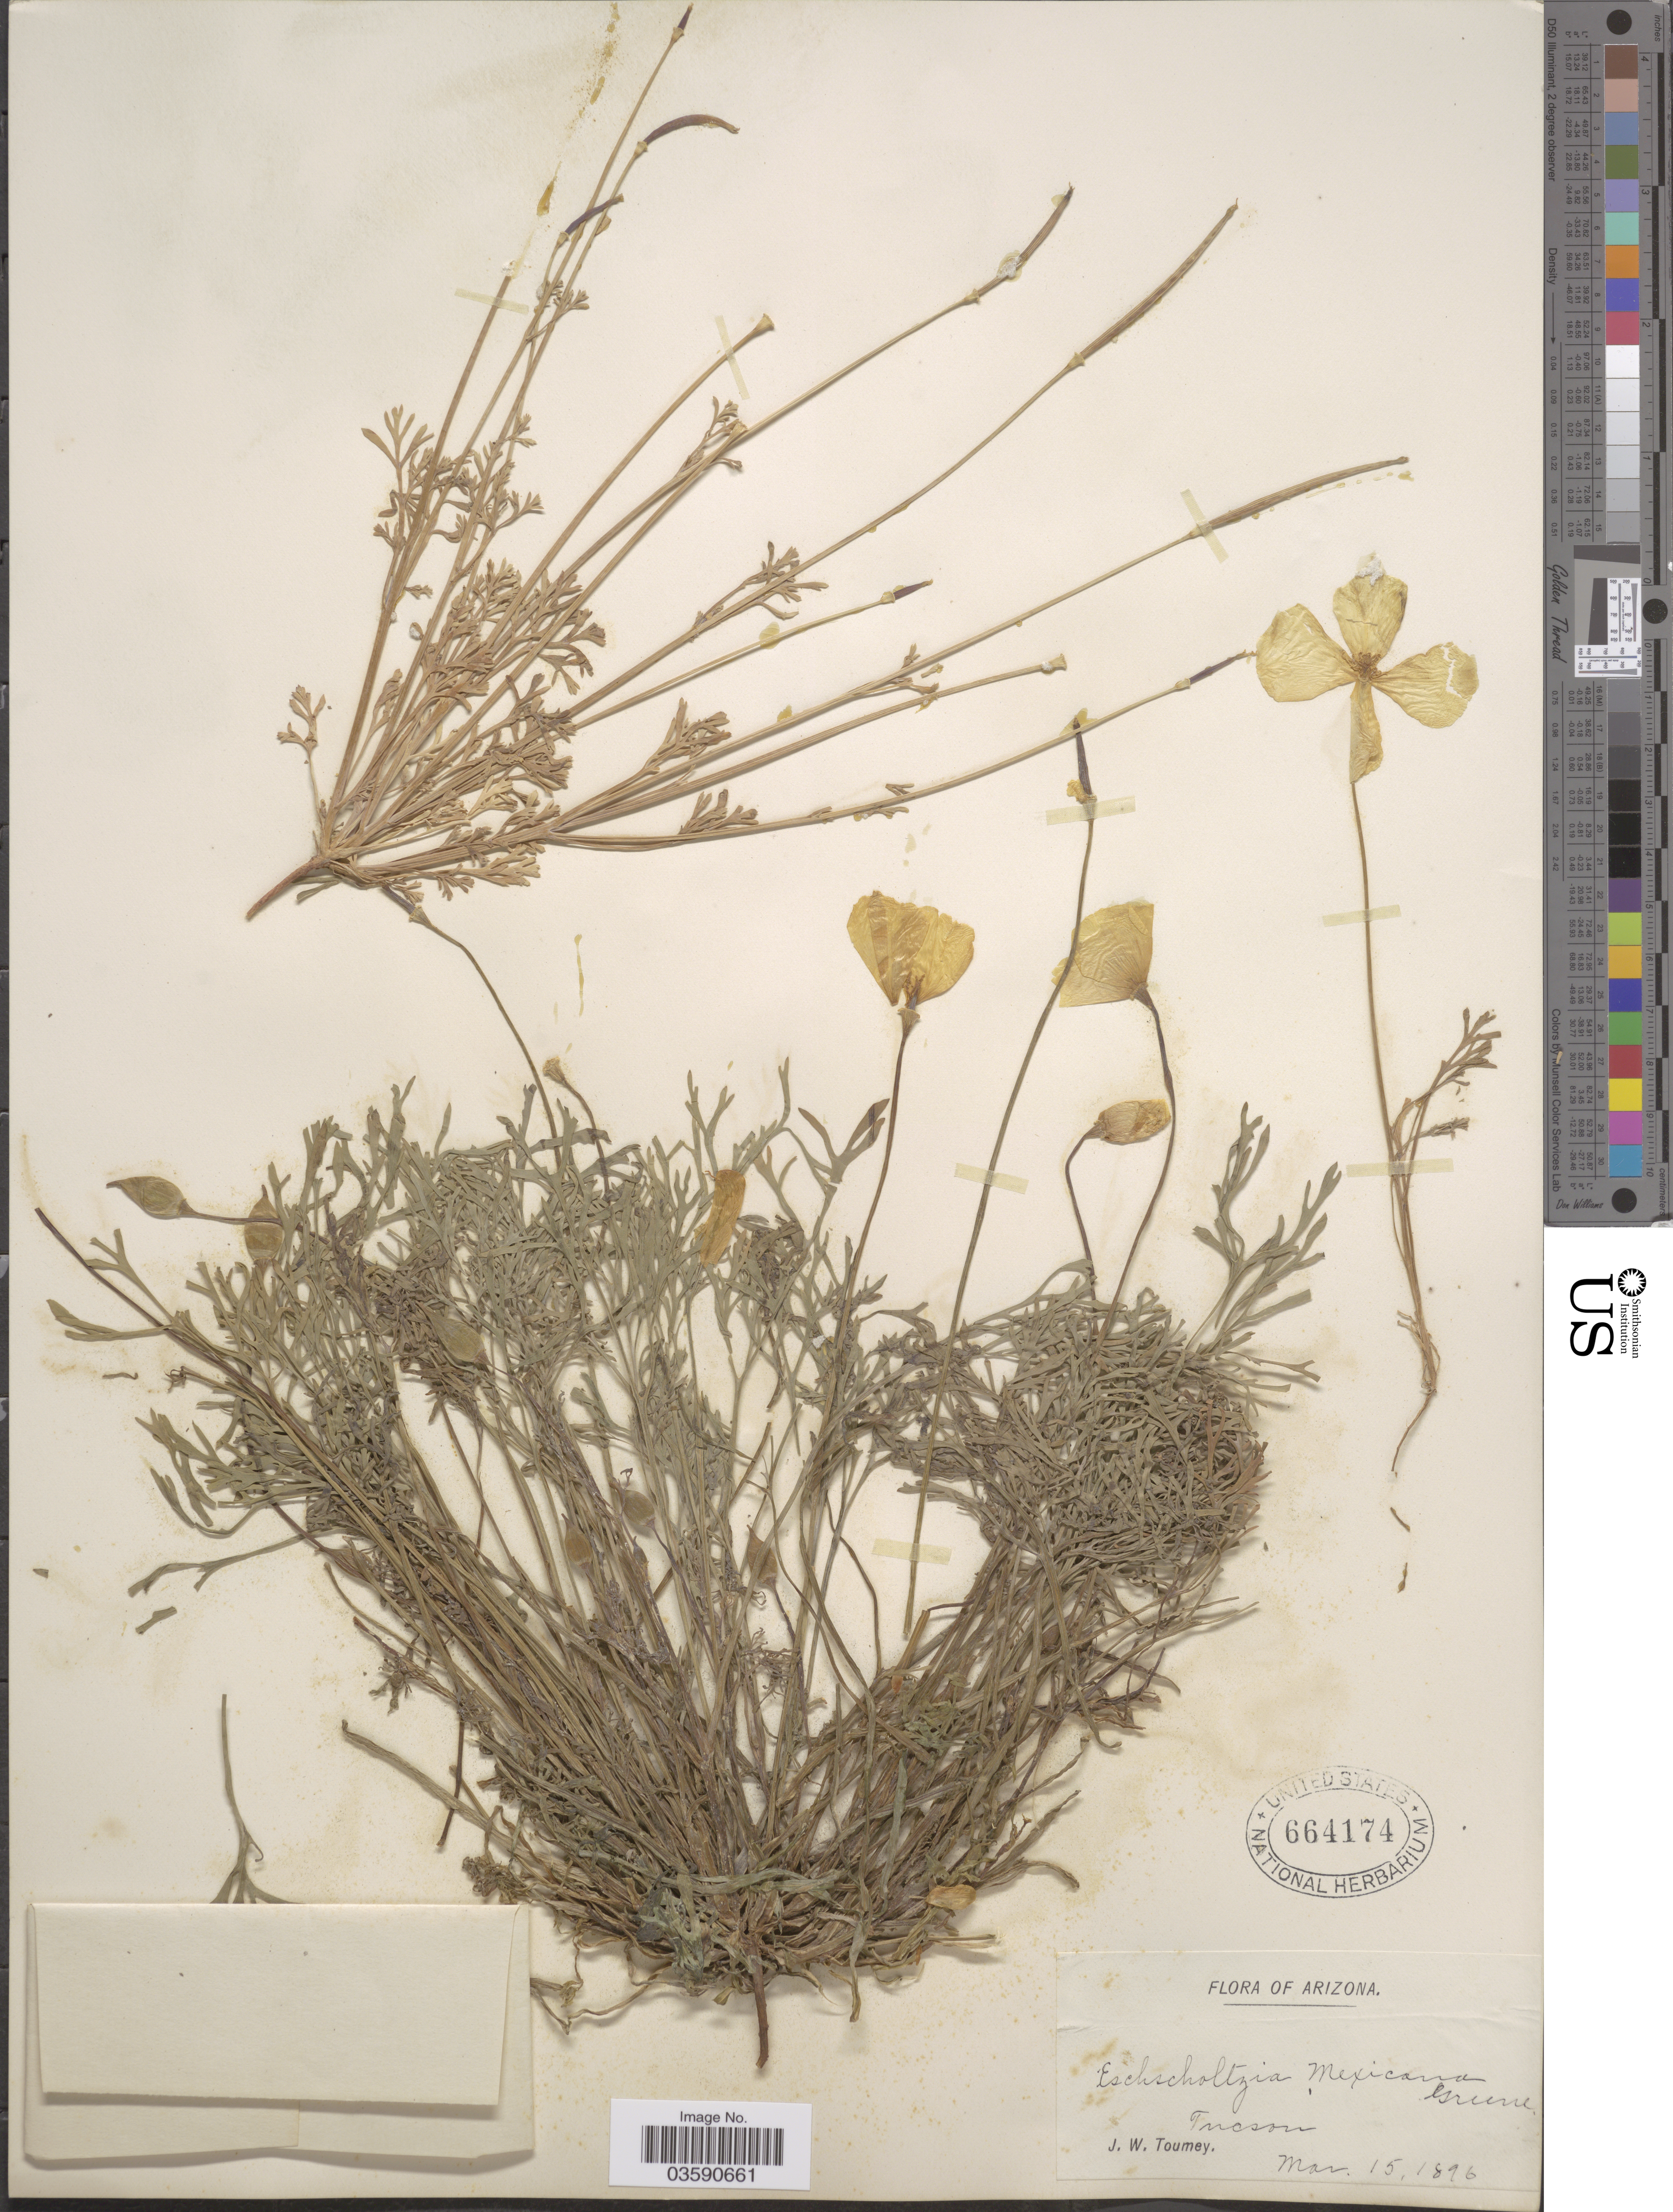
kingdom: Plantae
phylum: Tracheophyta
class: Magnoliopsida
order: Ranunculales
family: Papaveraceae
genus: Eschscholzia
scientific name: Eschscholzia mexicana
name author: Greene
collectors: J. W. Toumey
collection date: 1896-03-15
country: United States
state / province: Arizona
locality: Tucson.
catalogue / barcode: US 664174